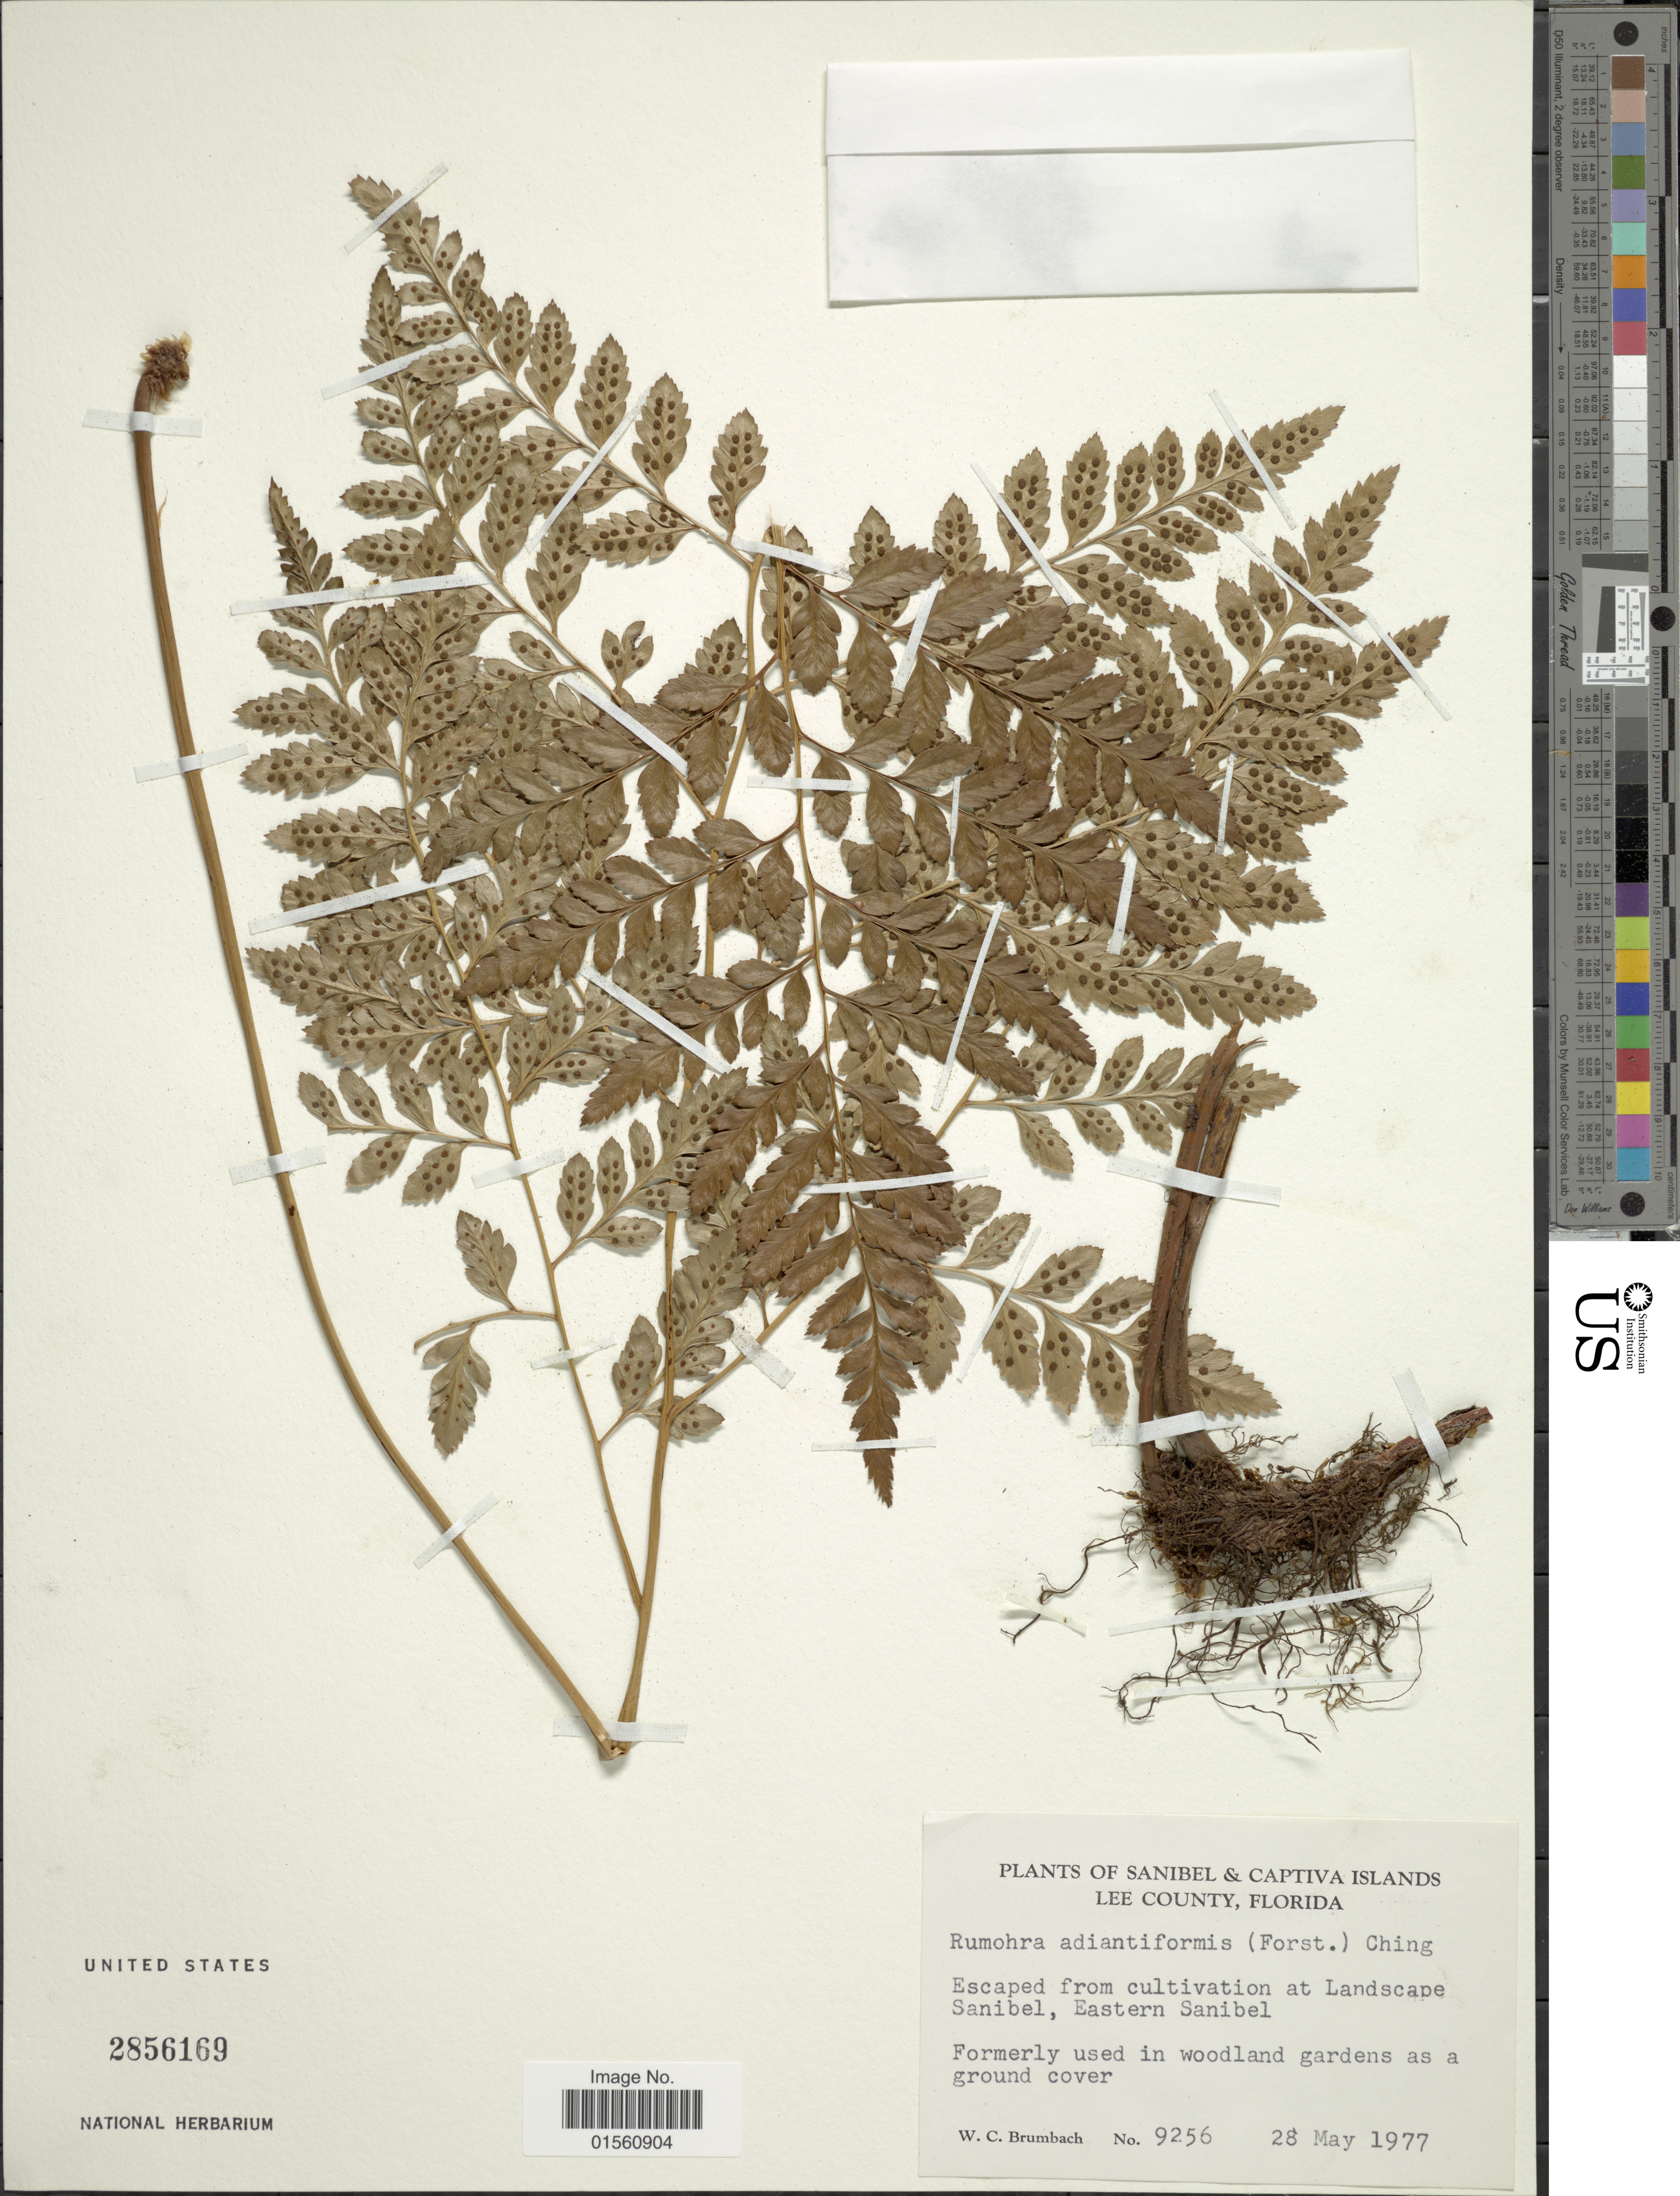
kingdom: Plantae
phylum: Tracheophyta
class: Polypodiopsida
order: Polypodiales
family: Dryopteridaceae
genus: Rumohra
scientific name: Rumohra adiantiformis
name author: (G. Forst.) Ching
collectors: W. C. Brumbach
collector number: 9256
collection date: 1977-05-28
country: United States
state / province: Florida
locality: Sanibel & Captiva Islands, Escaped from cultivation at Landscape Sanibel, Eastern Sanibel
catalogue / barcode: US 2856169